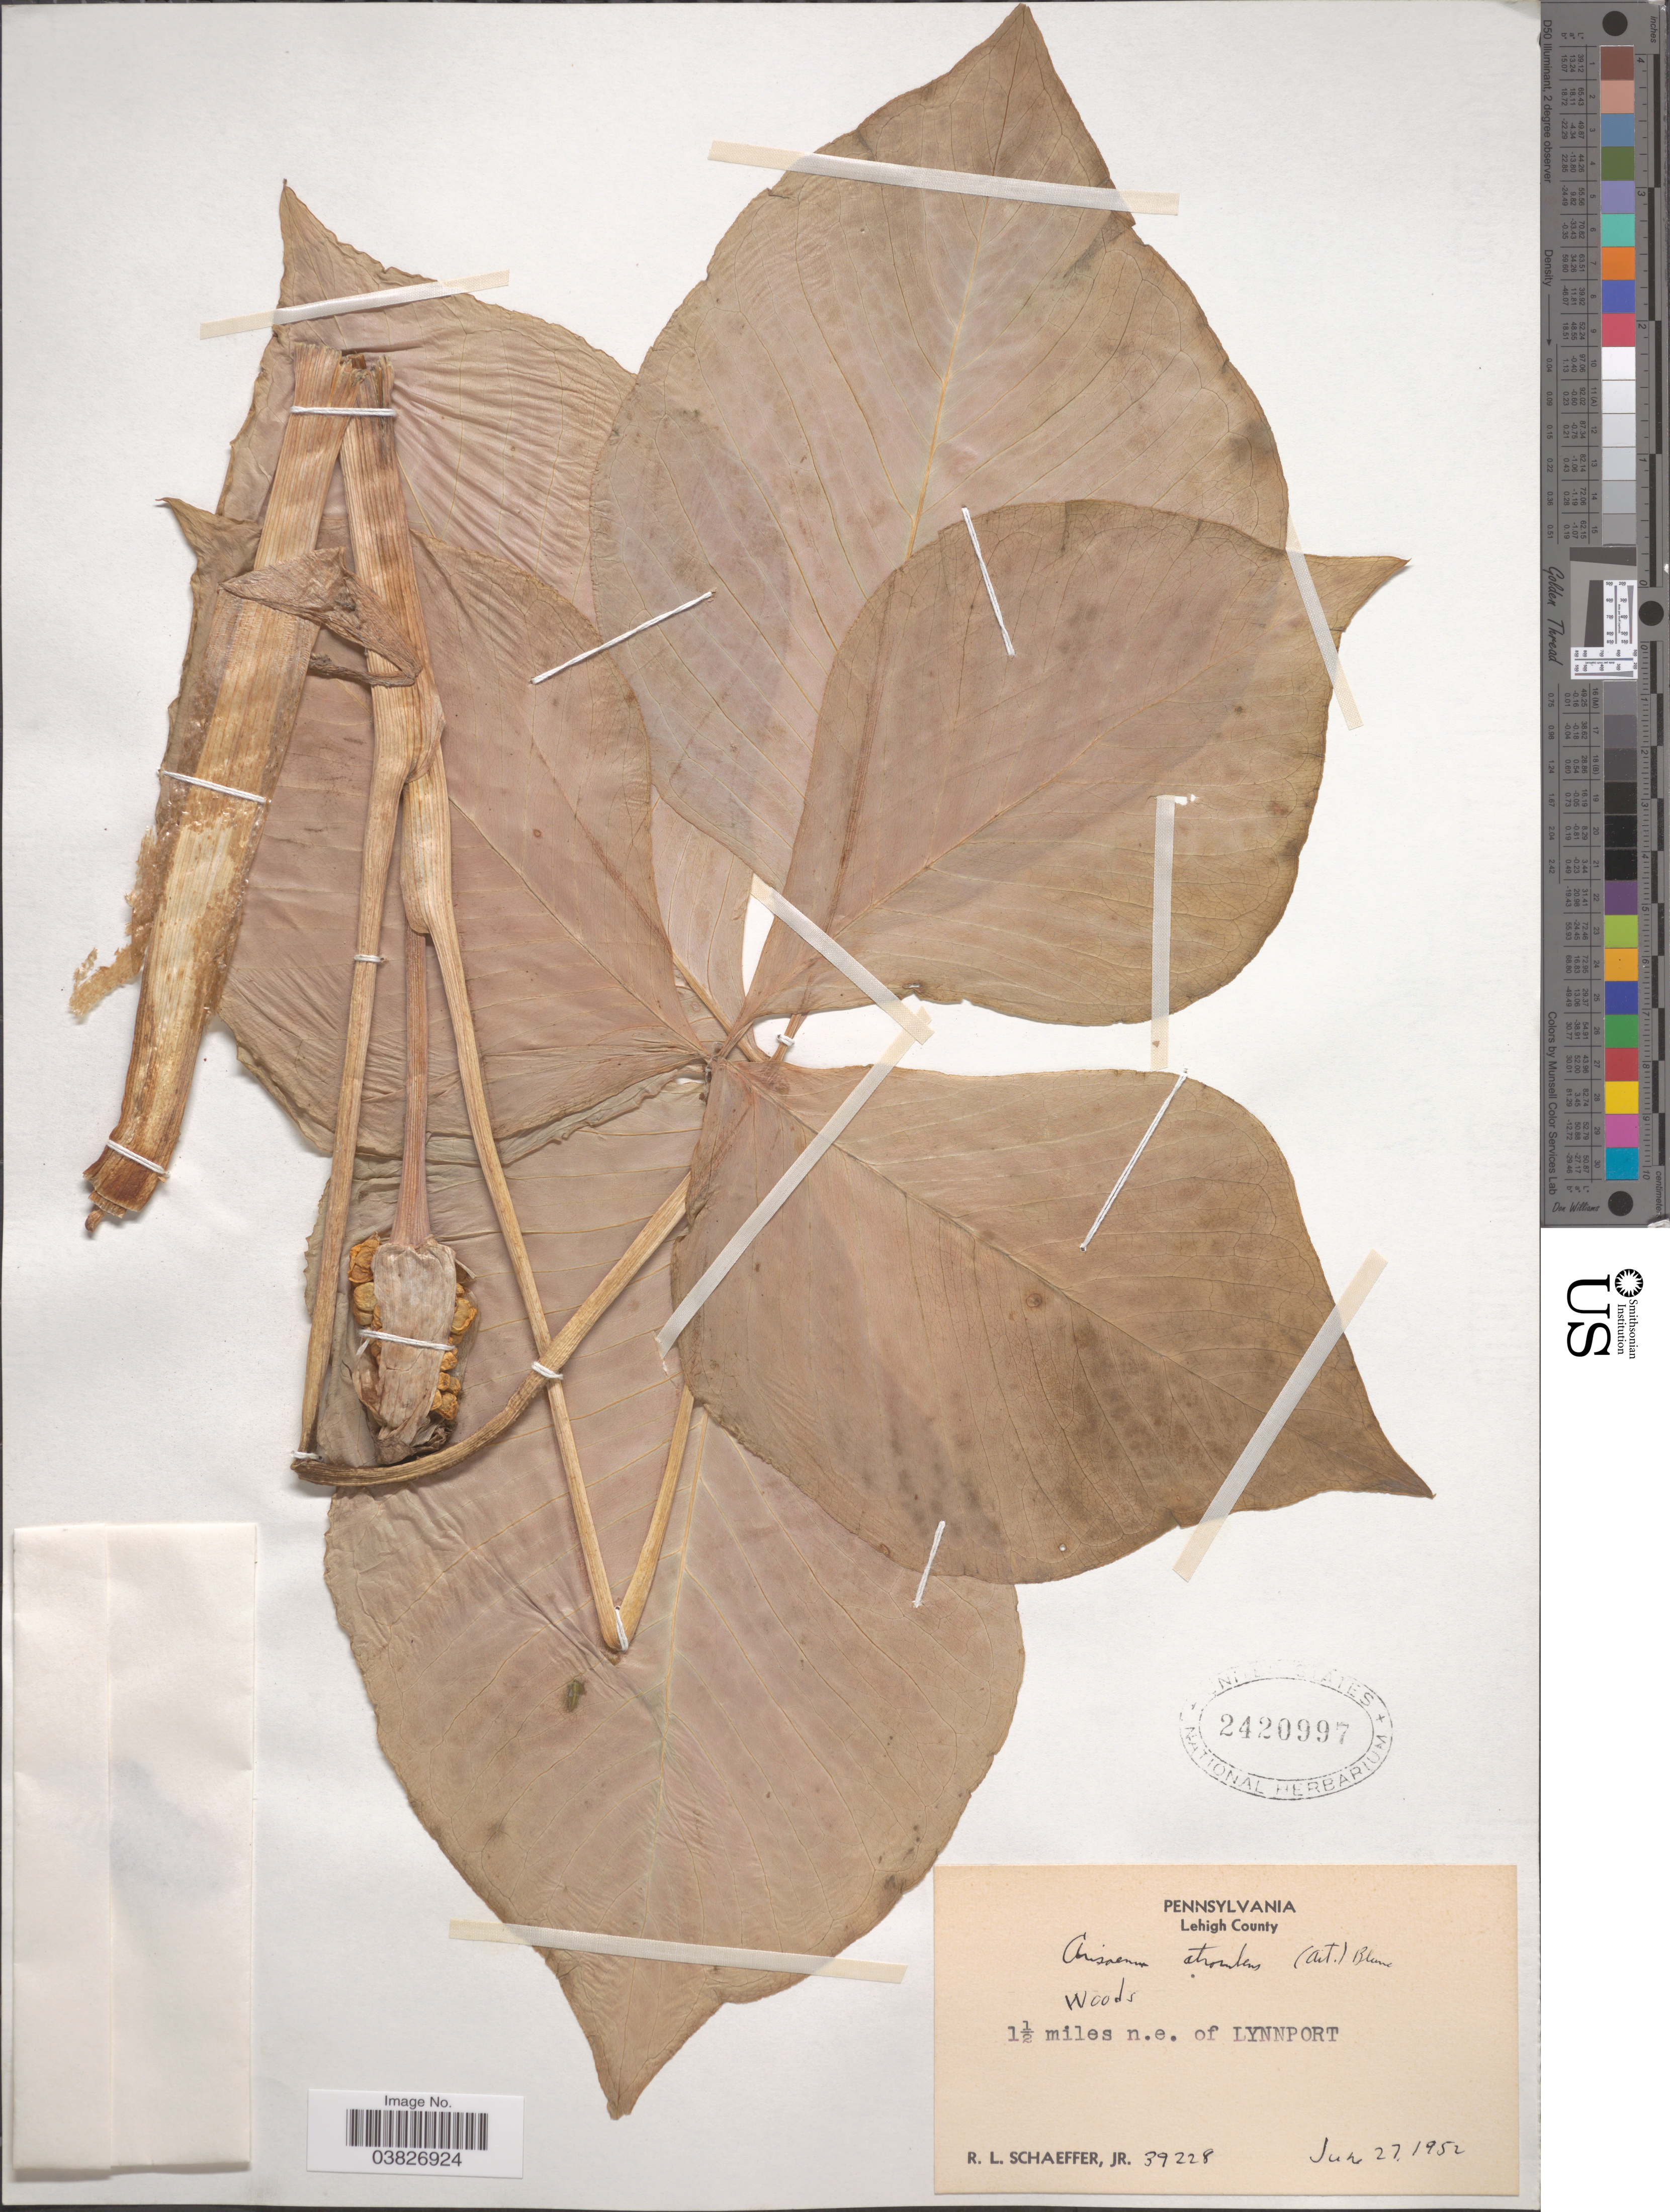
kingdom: Plantae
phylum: Tracheophyta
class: Liliopsida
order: Alismatales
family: Araceae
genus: Arisaema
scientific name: Arisaema atrorubens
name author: (Aiton) Blume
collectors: R. L. Schaeffer Jr.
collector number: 39228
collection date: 1952-06-27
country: United States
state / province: Pennsylvania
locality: Lehigh County. 1½ miles n.e. of Lynnport.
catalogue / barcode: US 2420997